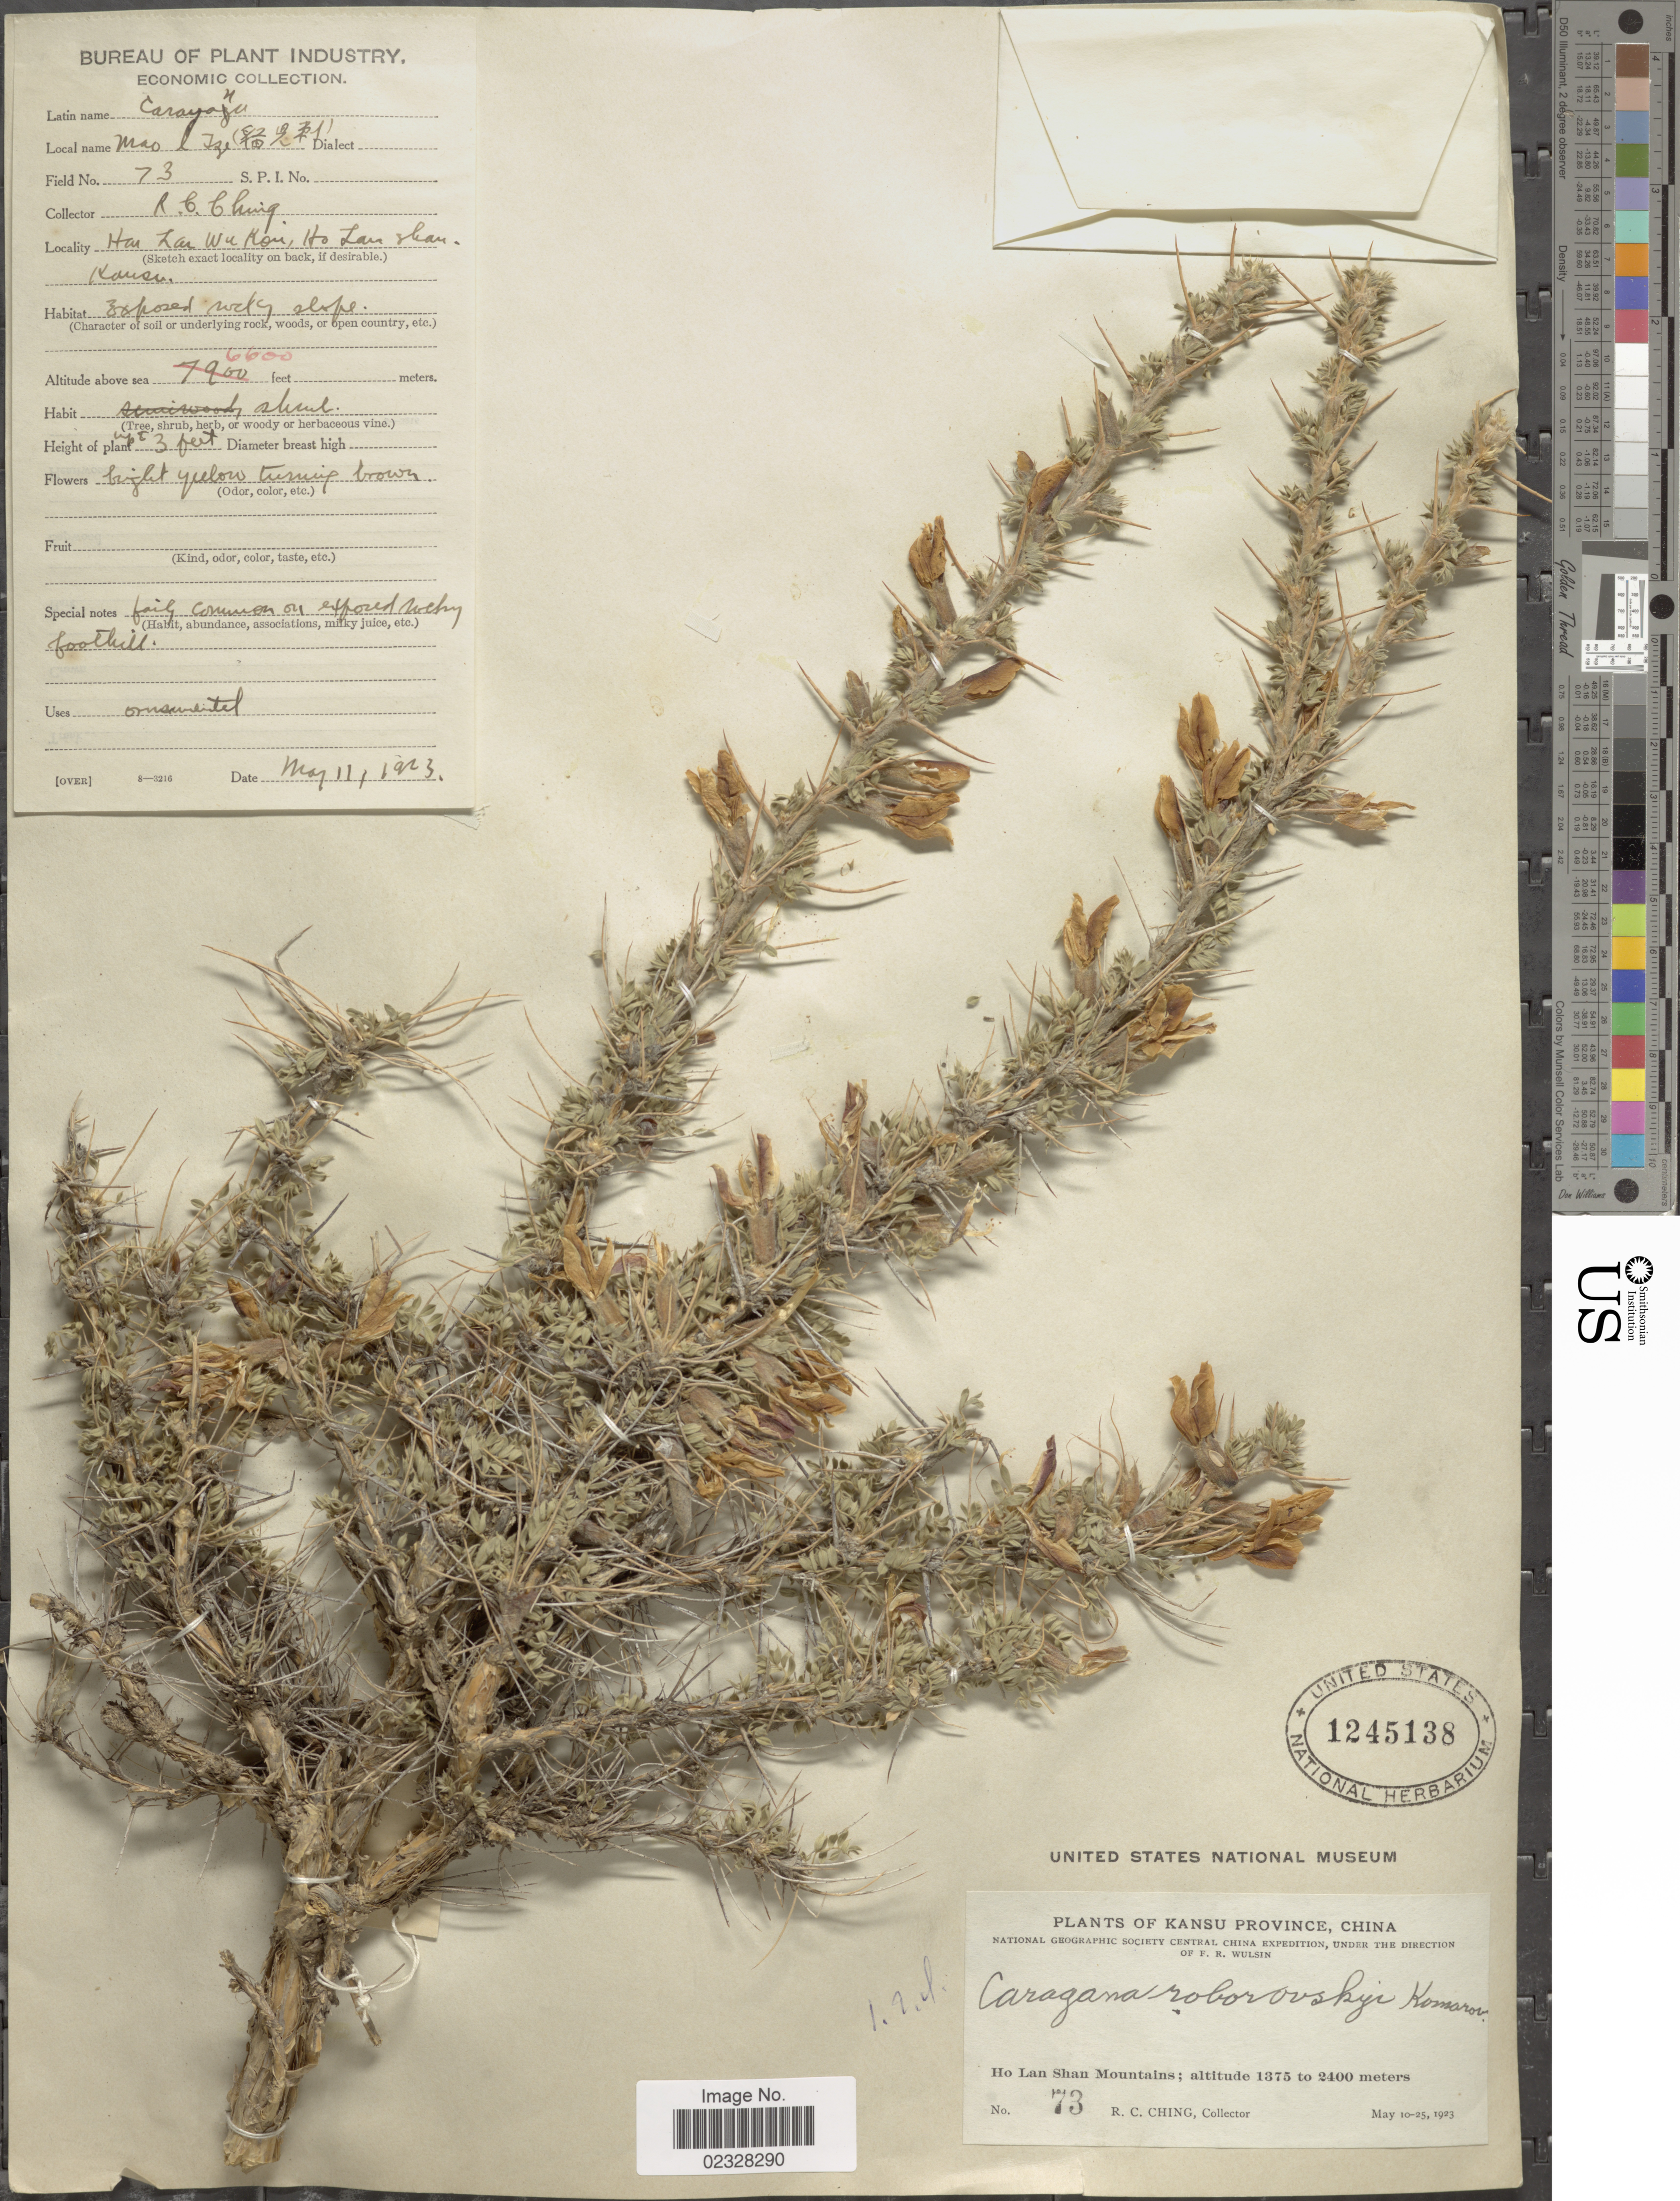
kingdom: Plantae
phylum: Tracheophyta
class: Magnoliopsida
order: Fabales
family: Fabaceae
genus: Caragana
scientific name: Caragana roborovskyi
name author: Kom.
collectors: R. C. Ching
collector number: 73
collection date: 1923-05-11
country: China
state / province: Gansu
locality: Kansu Province, Ho Lan Shan Mountains, Hai Lai Wu Koui [interpreted], exposed rocky slope.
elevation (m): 2012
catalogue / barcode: US 1245138